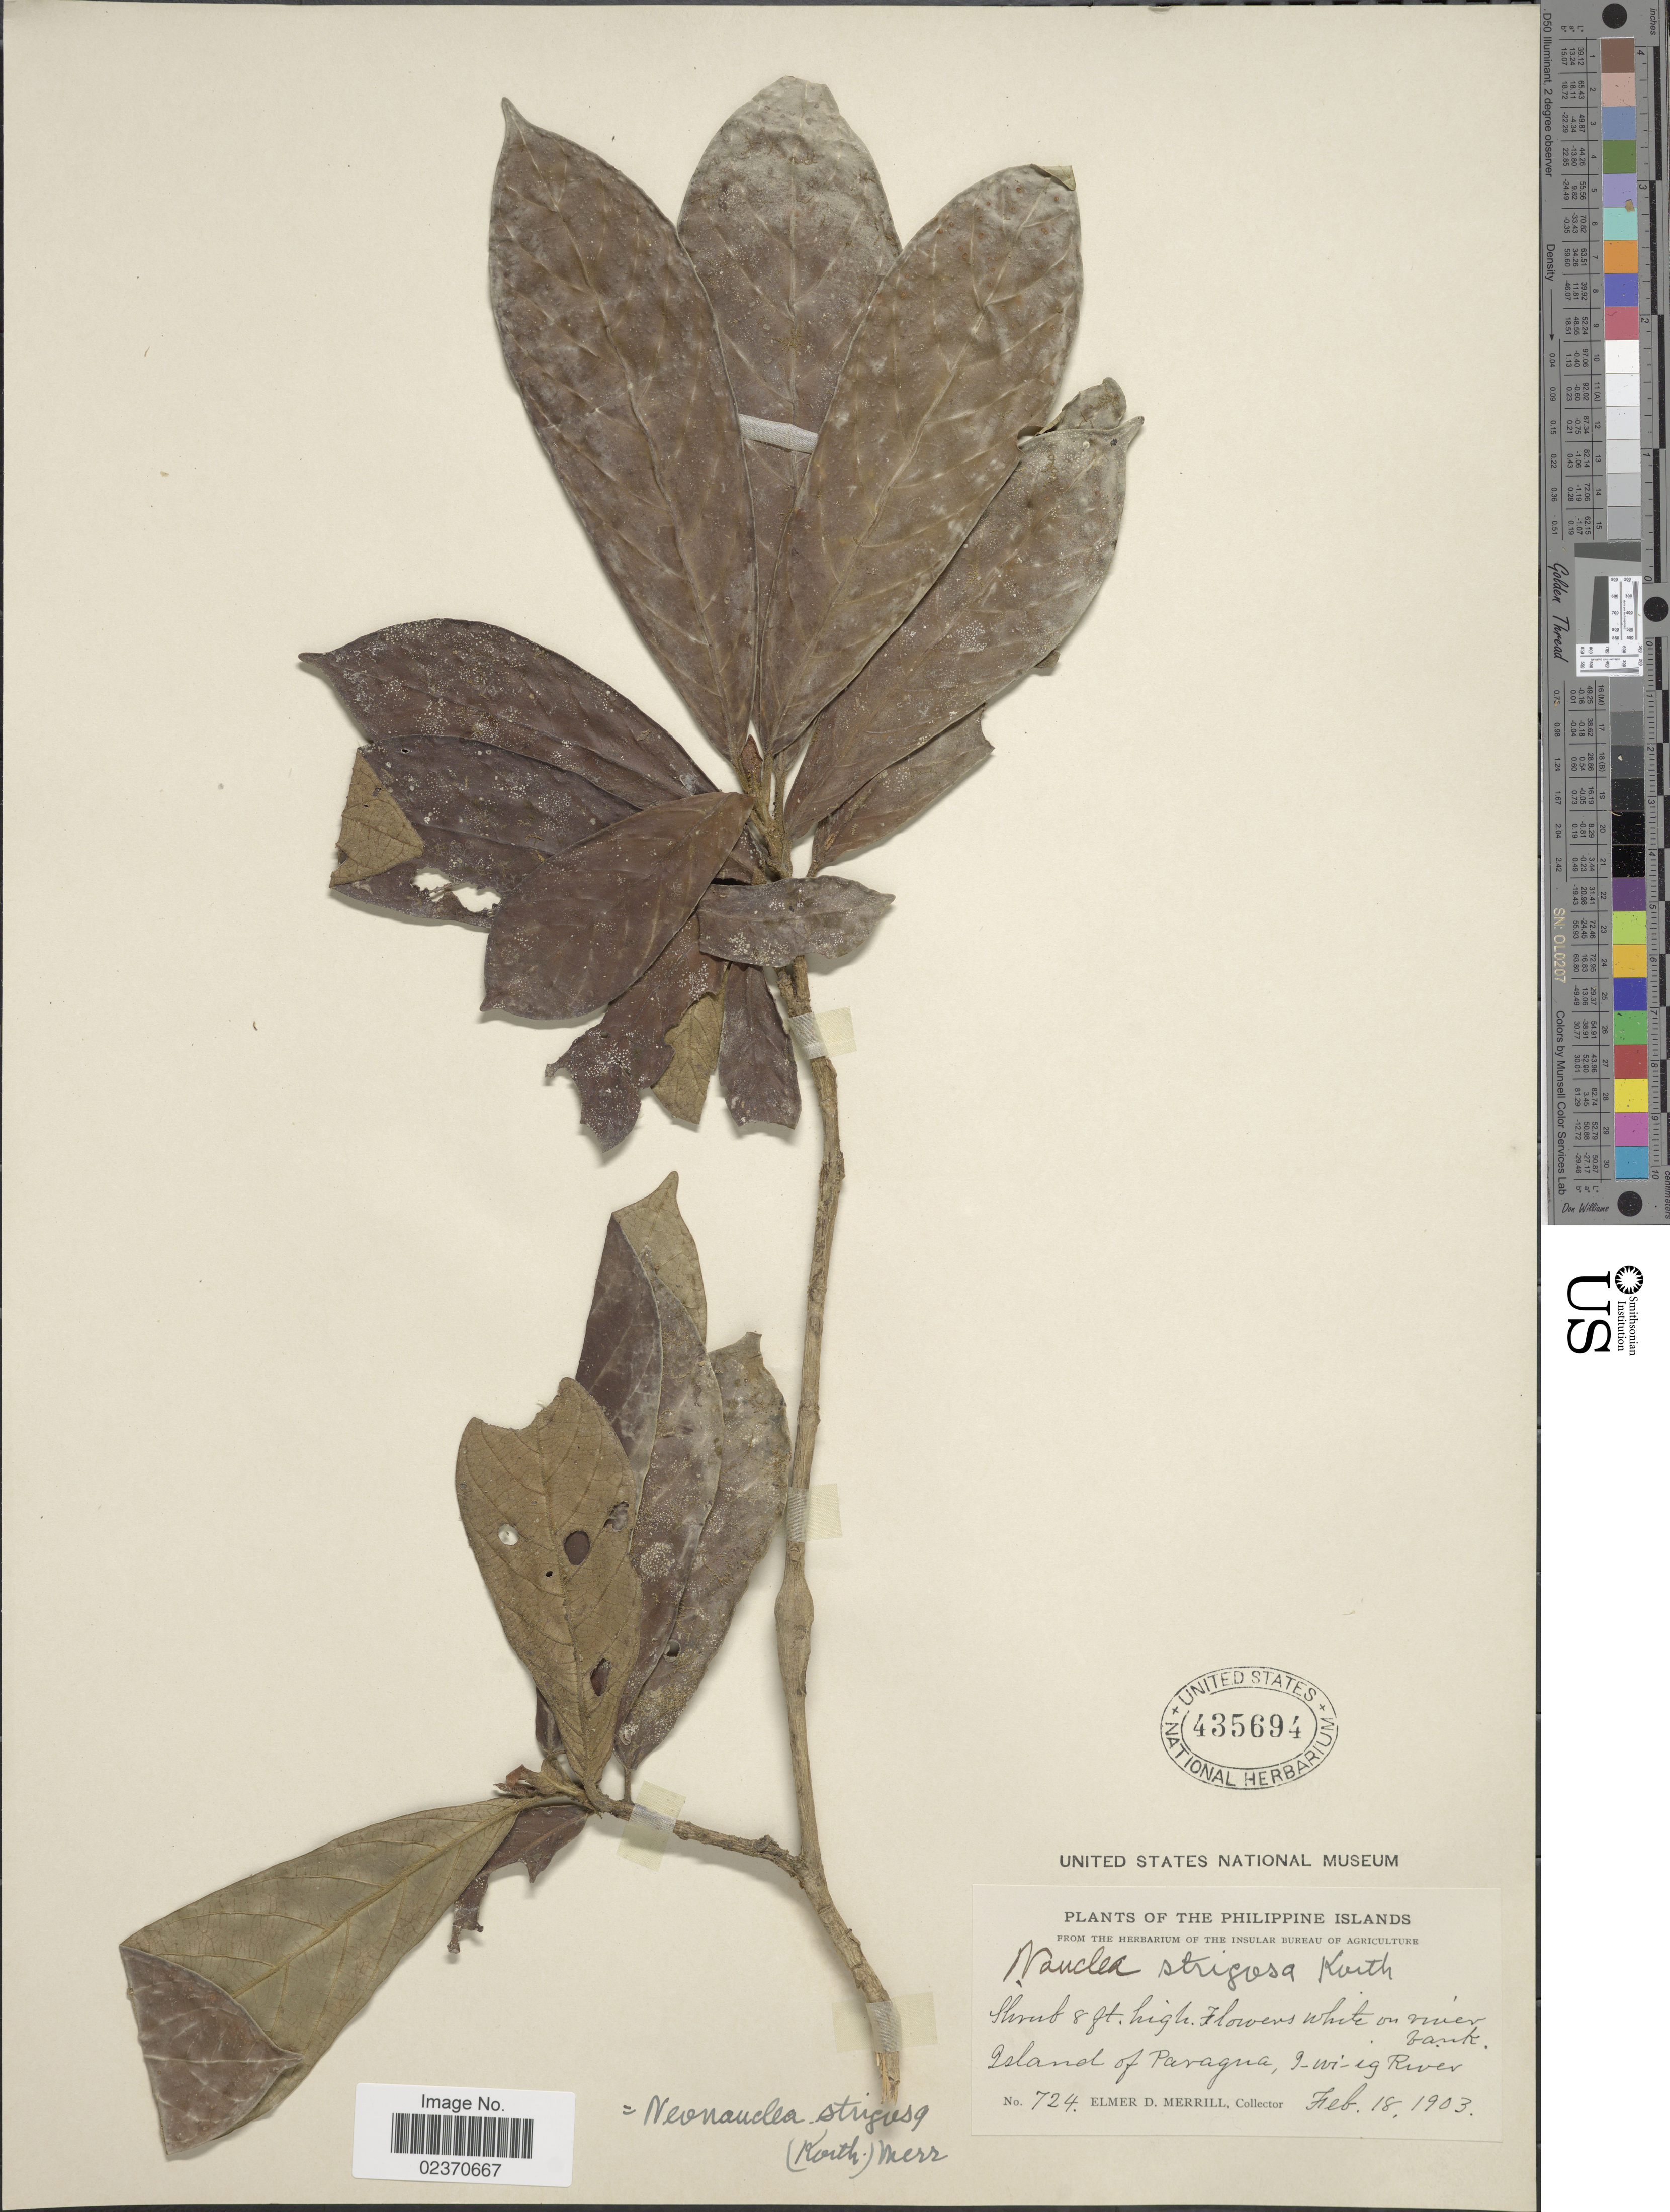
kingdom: Plantae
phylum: Tracheophyta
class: Magnoliopsida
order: Gentianales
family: Rubiaceae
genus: Myrmeconauclea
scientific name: Myrmeconauclea strigosa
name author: (Korth.) Merr.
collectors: E. D. Merrill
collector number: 724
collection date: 1903-02-18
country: Philippines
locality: Island of Paraguam I-wi-ig River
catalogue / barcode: US 435694